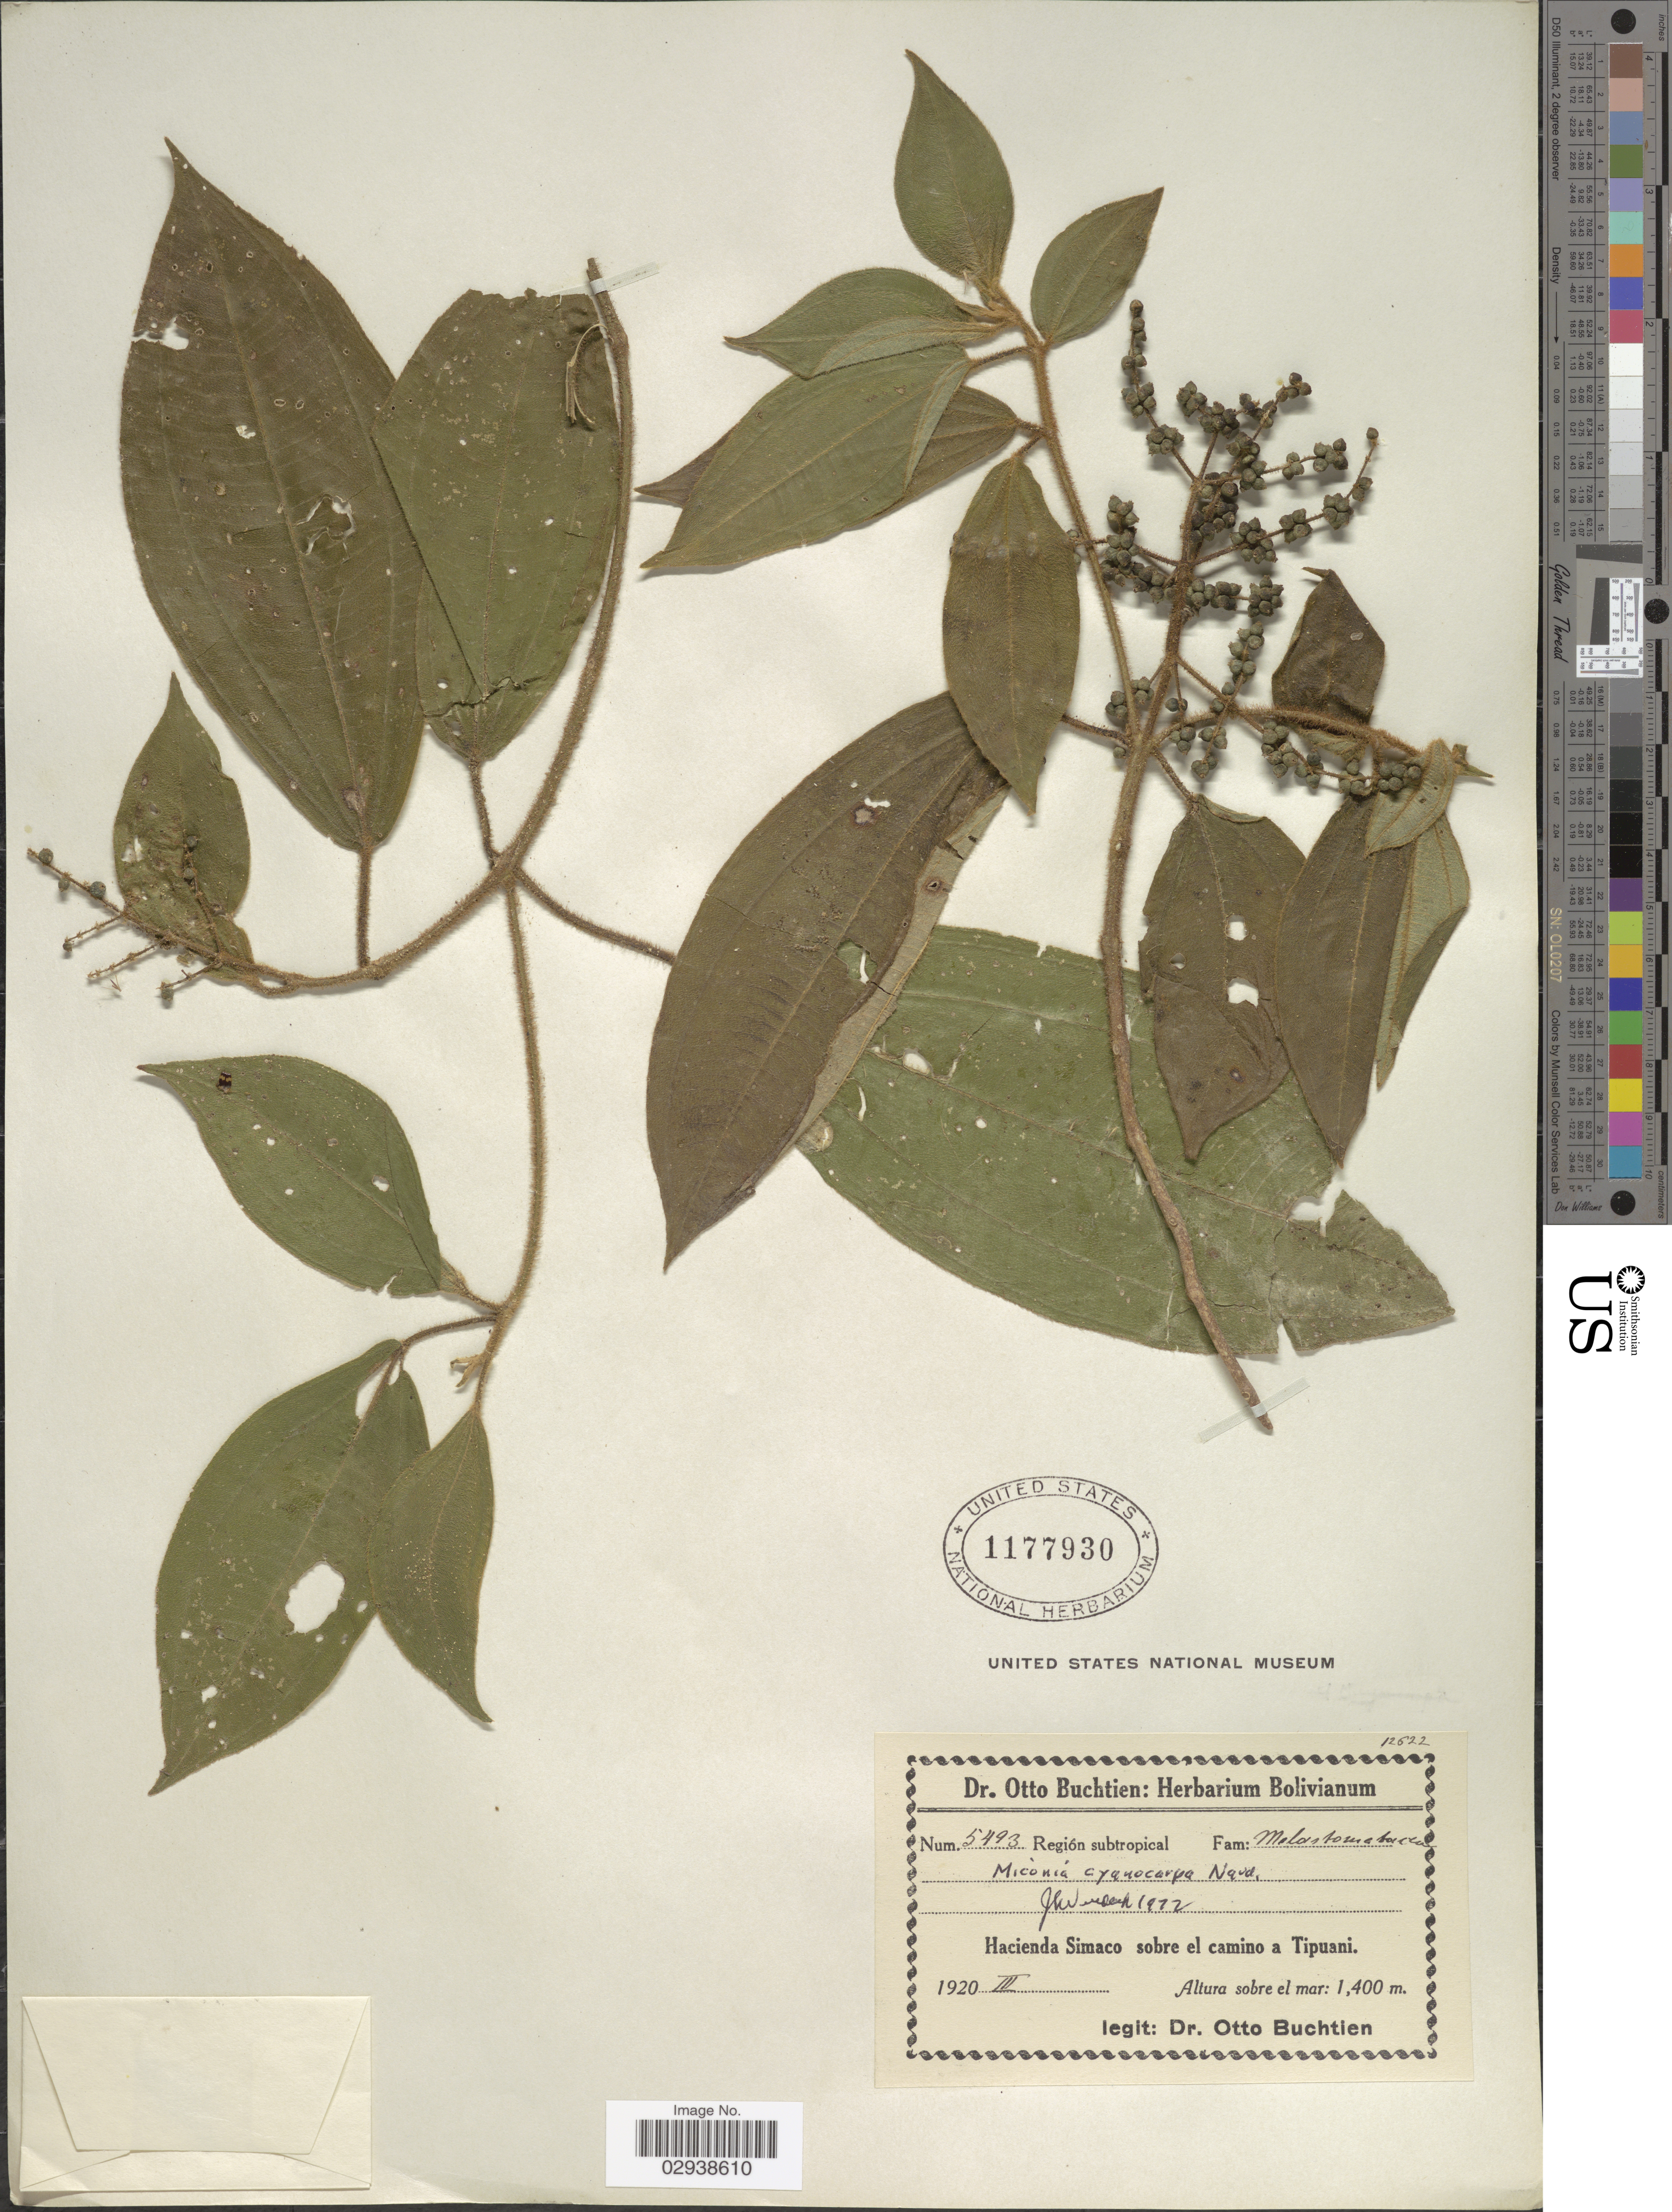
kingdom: Plantae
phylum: Tracheophyta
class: Magnoliopsida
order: Myrtales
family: Melastomataceae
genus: Miconia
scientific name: Miconia cyanocarpa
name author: Naudin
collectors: O. Buchtien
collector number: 5493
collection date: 1920-03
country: Bolivia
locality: Hacienda Simaco sobre el camino a Tipuani.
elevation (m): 1400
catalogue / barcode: US 1177930